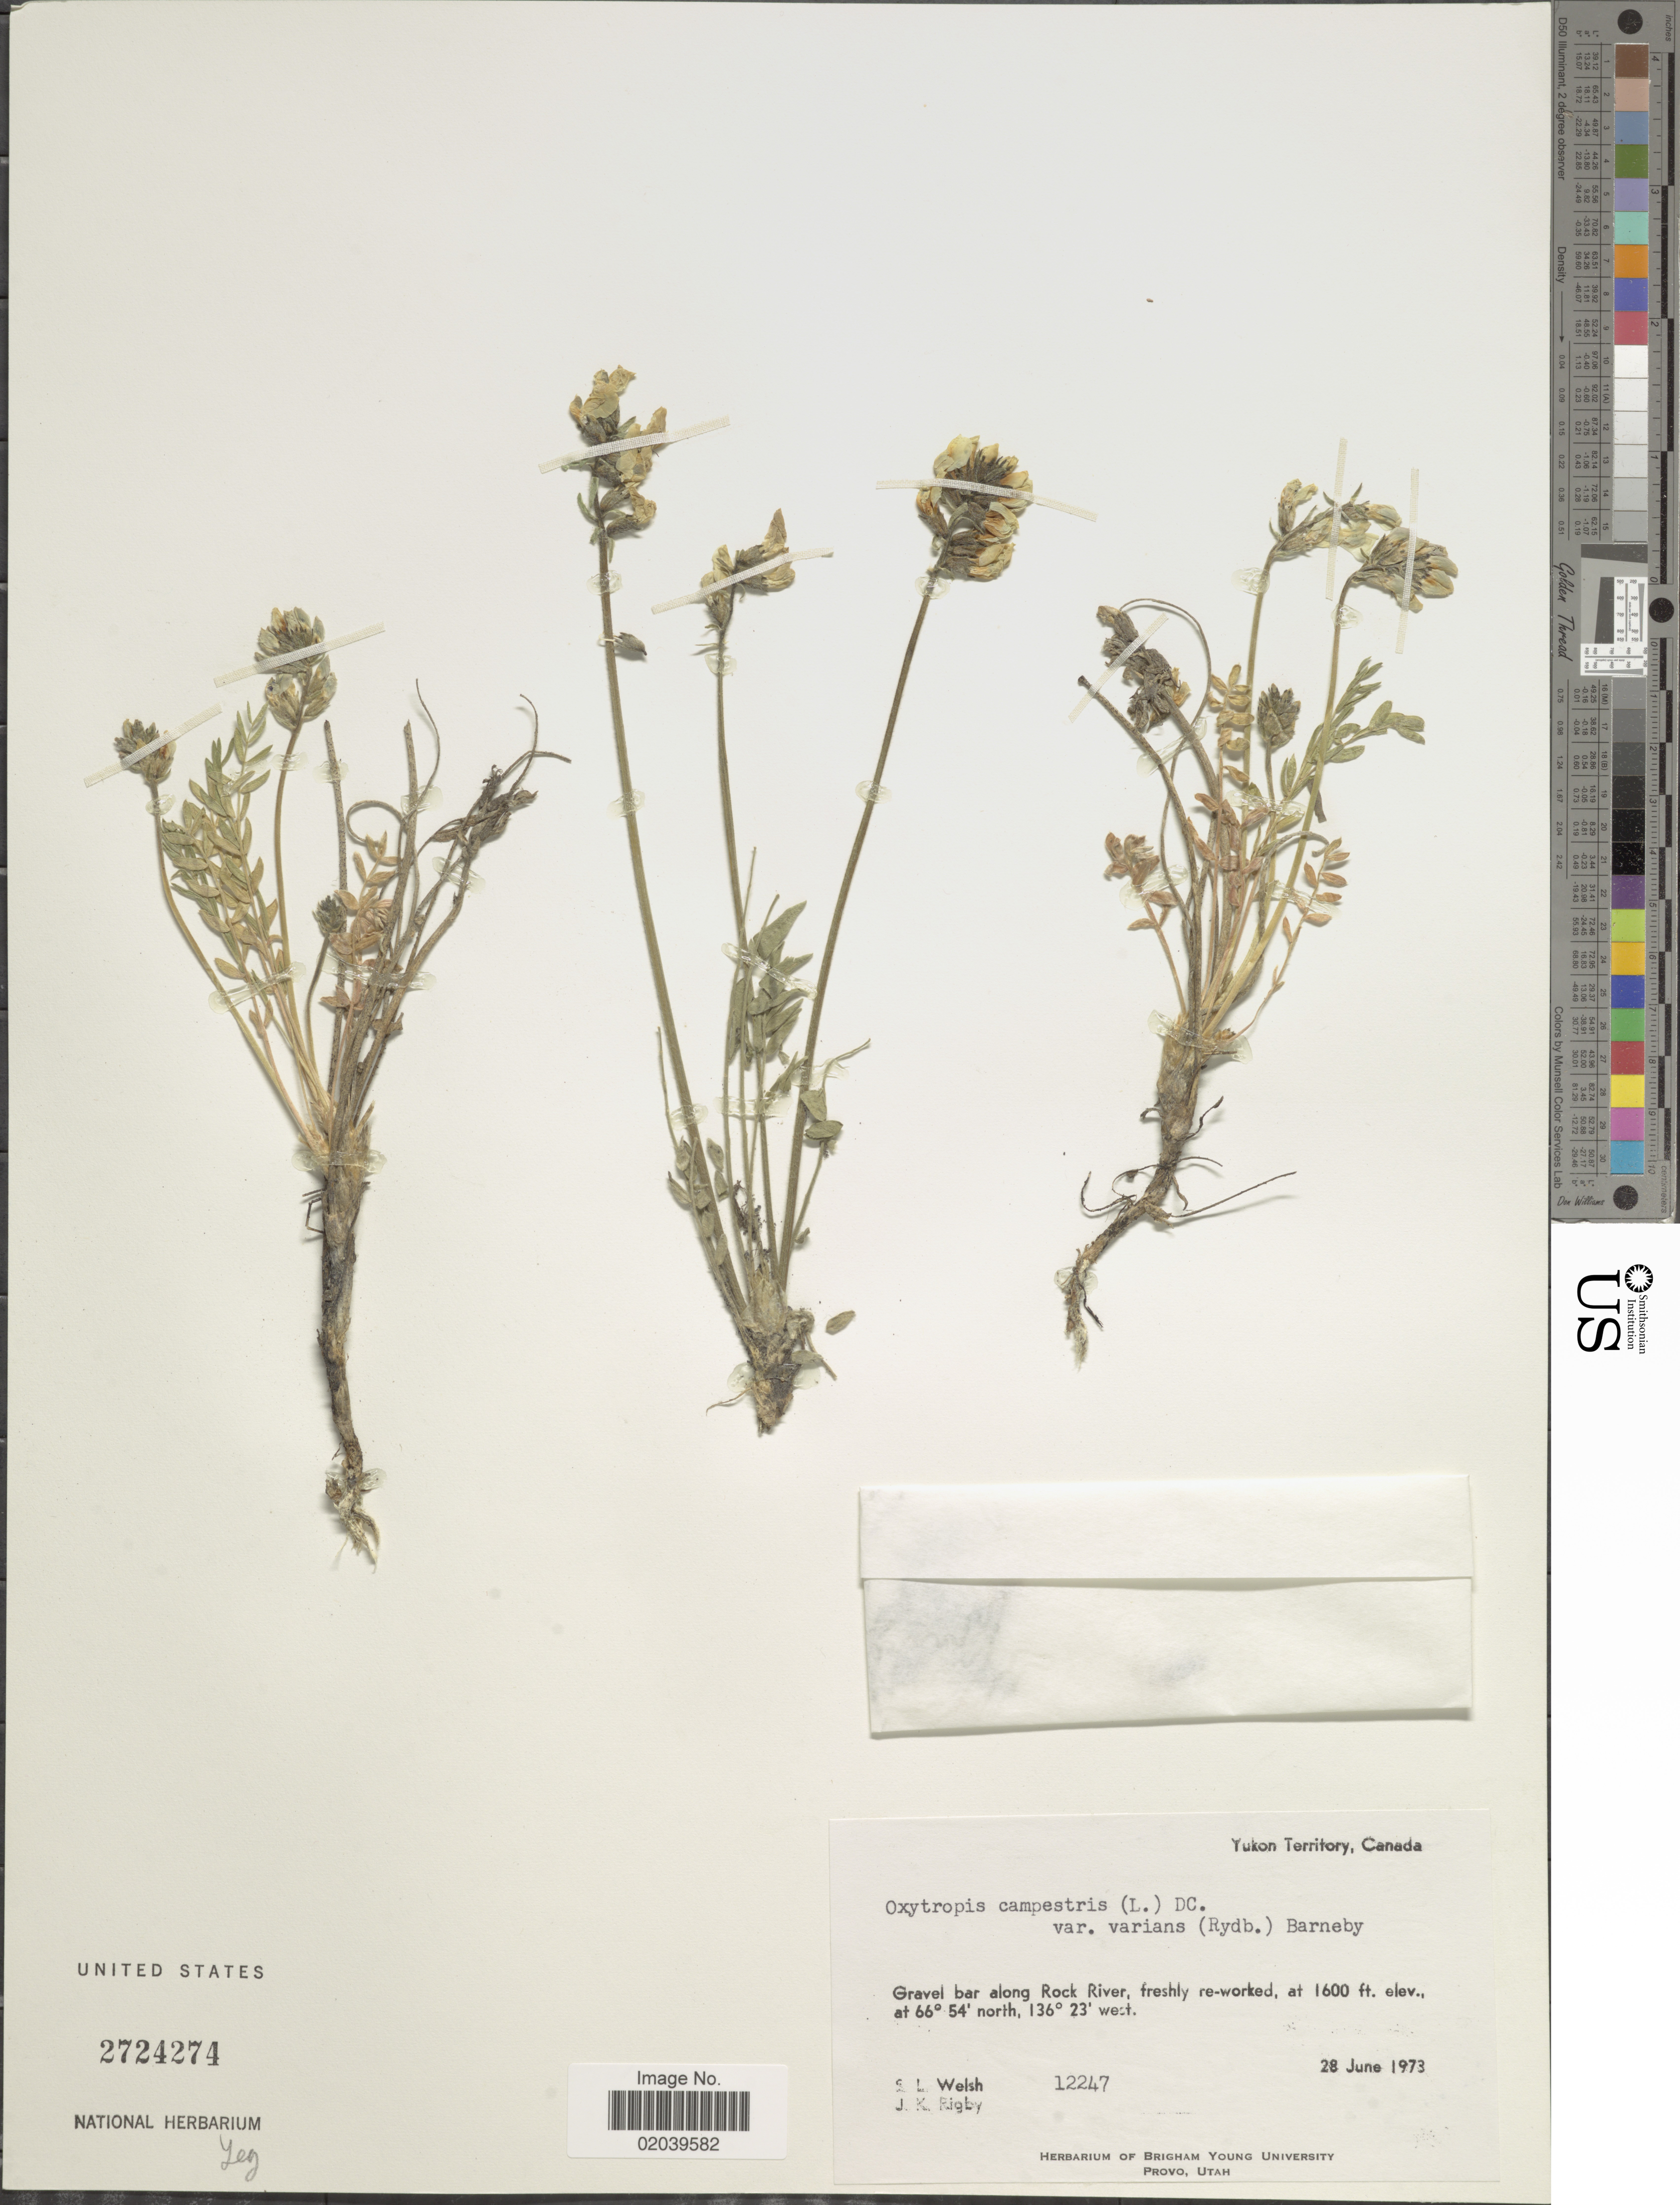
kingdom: Plantae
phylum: Tracheophyta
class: Magnoliopsida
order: Fabales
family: Fabaceae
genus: Oxytropis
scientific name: Oxytropis campestris var. varians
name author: (Rydb.) Barneby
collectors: S. Welsh & J. Rigby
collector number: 12247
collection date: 1973-06-28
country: Canada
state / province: Yukon Territory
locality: Gravel bar along Rock River, freshly re-worked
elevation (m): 488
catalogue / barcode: US 2724274